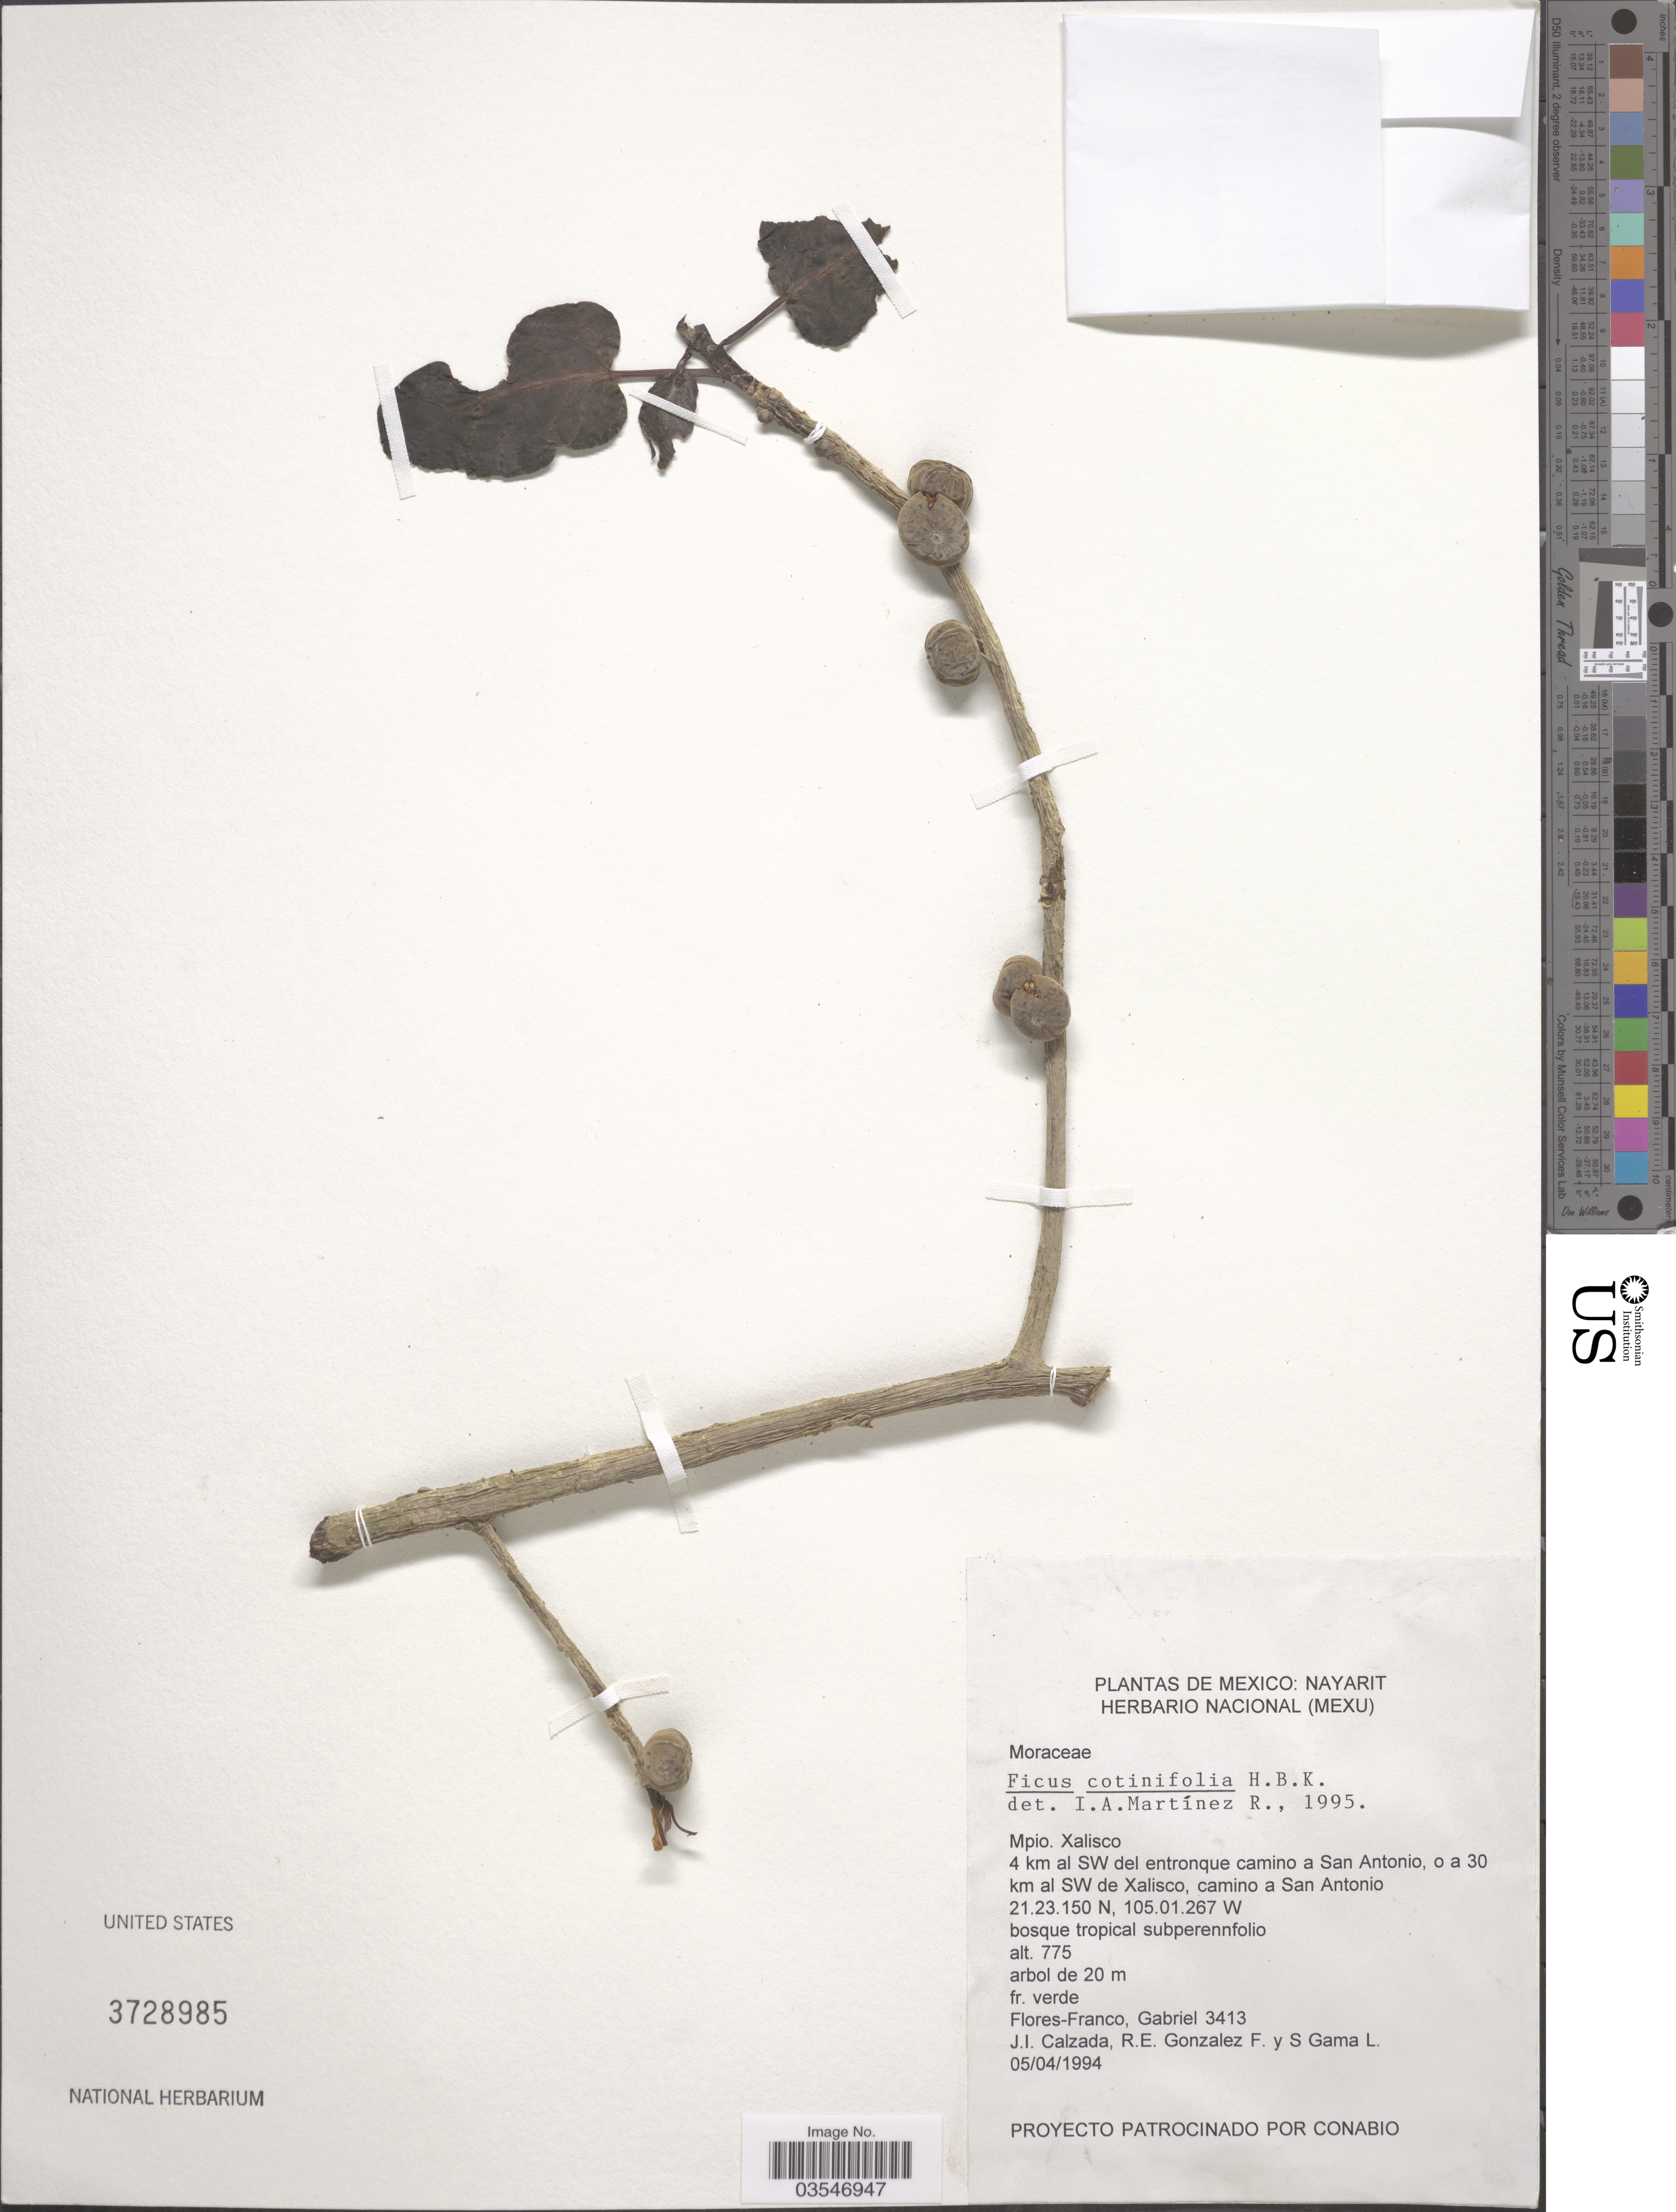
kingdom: Plantae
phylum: Tracheophyta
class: Magnoliopsida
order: Rosales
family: Moraceae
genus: Ficus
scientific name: Ficus cotinifolia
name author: Kunth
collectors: G. Flores F., J. I. Calzada, R. E. Gonzalez F. & S. Gama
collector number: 3413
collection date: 1994-04-05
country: Mexico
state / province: Nayarit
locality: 4 km al SW del entronque camino a San Antonio, o a 30 km al SW de Xalisco, camino a San Antonio.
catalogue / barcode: US 3728985